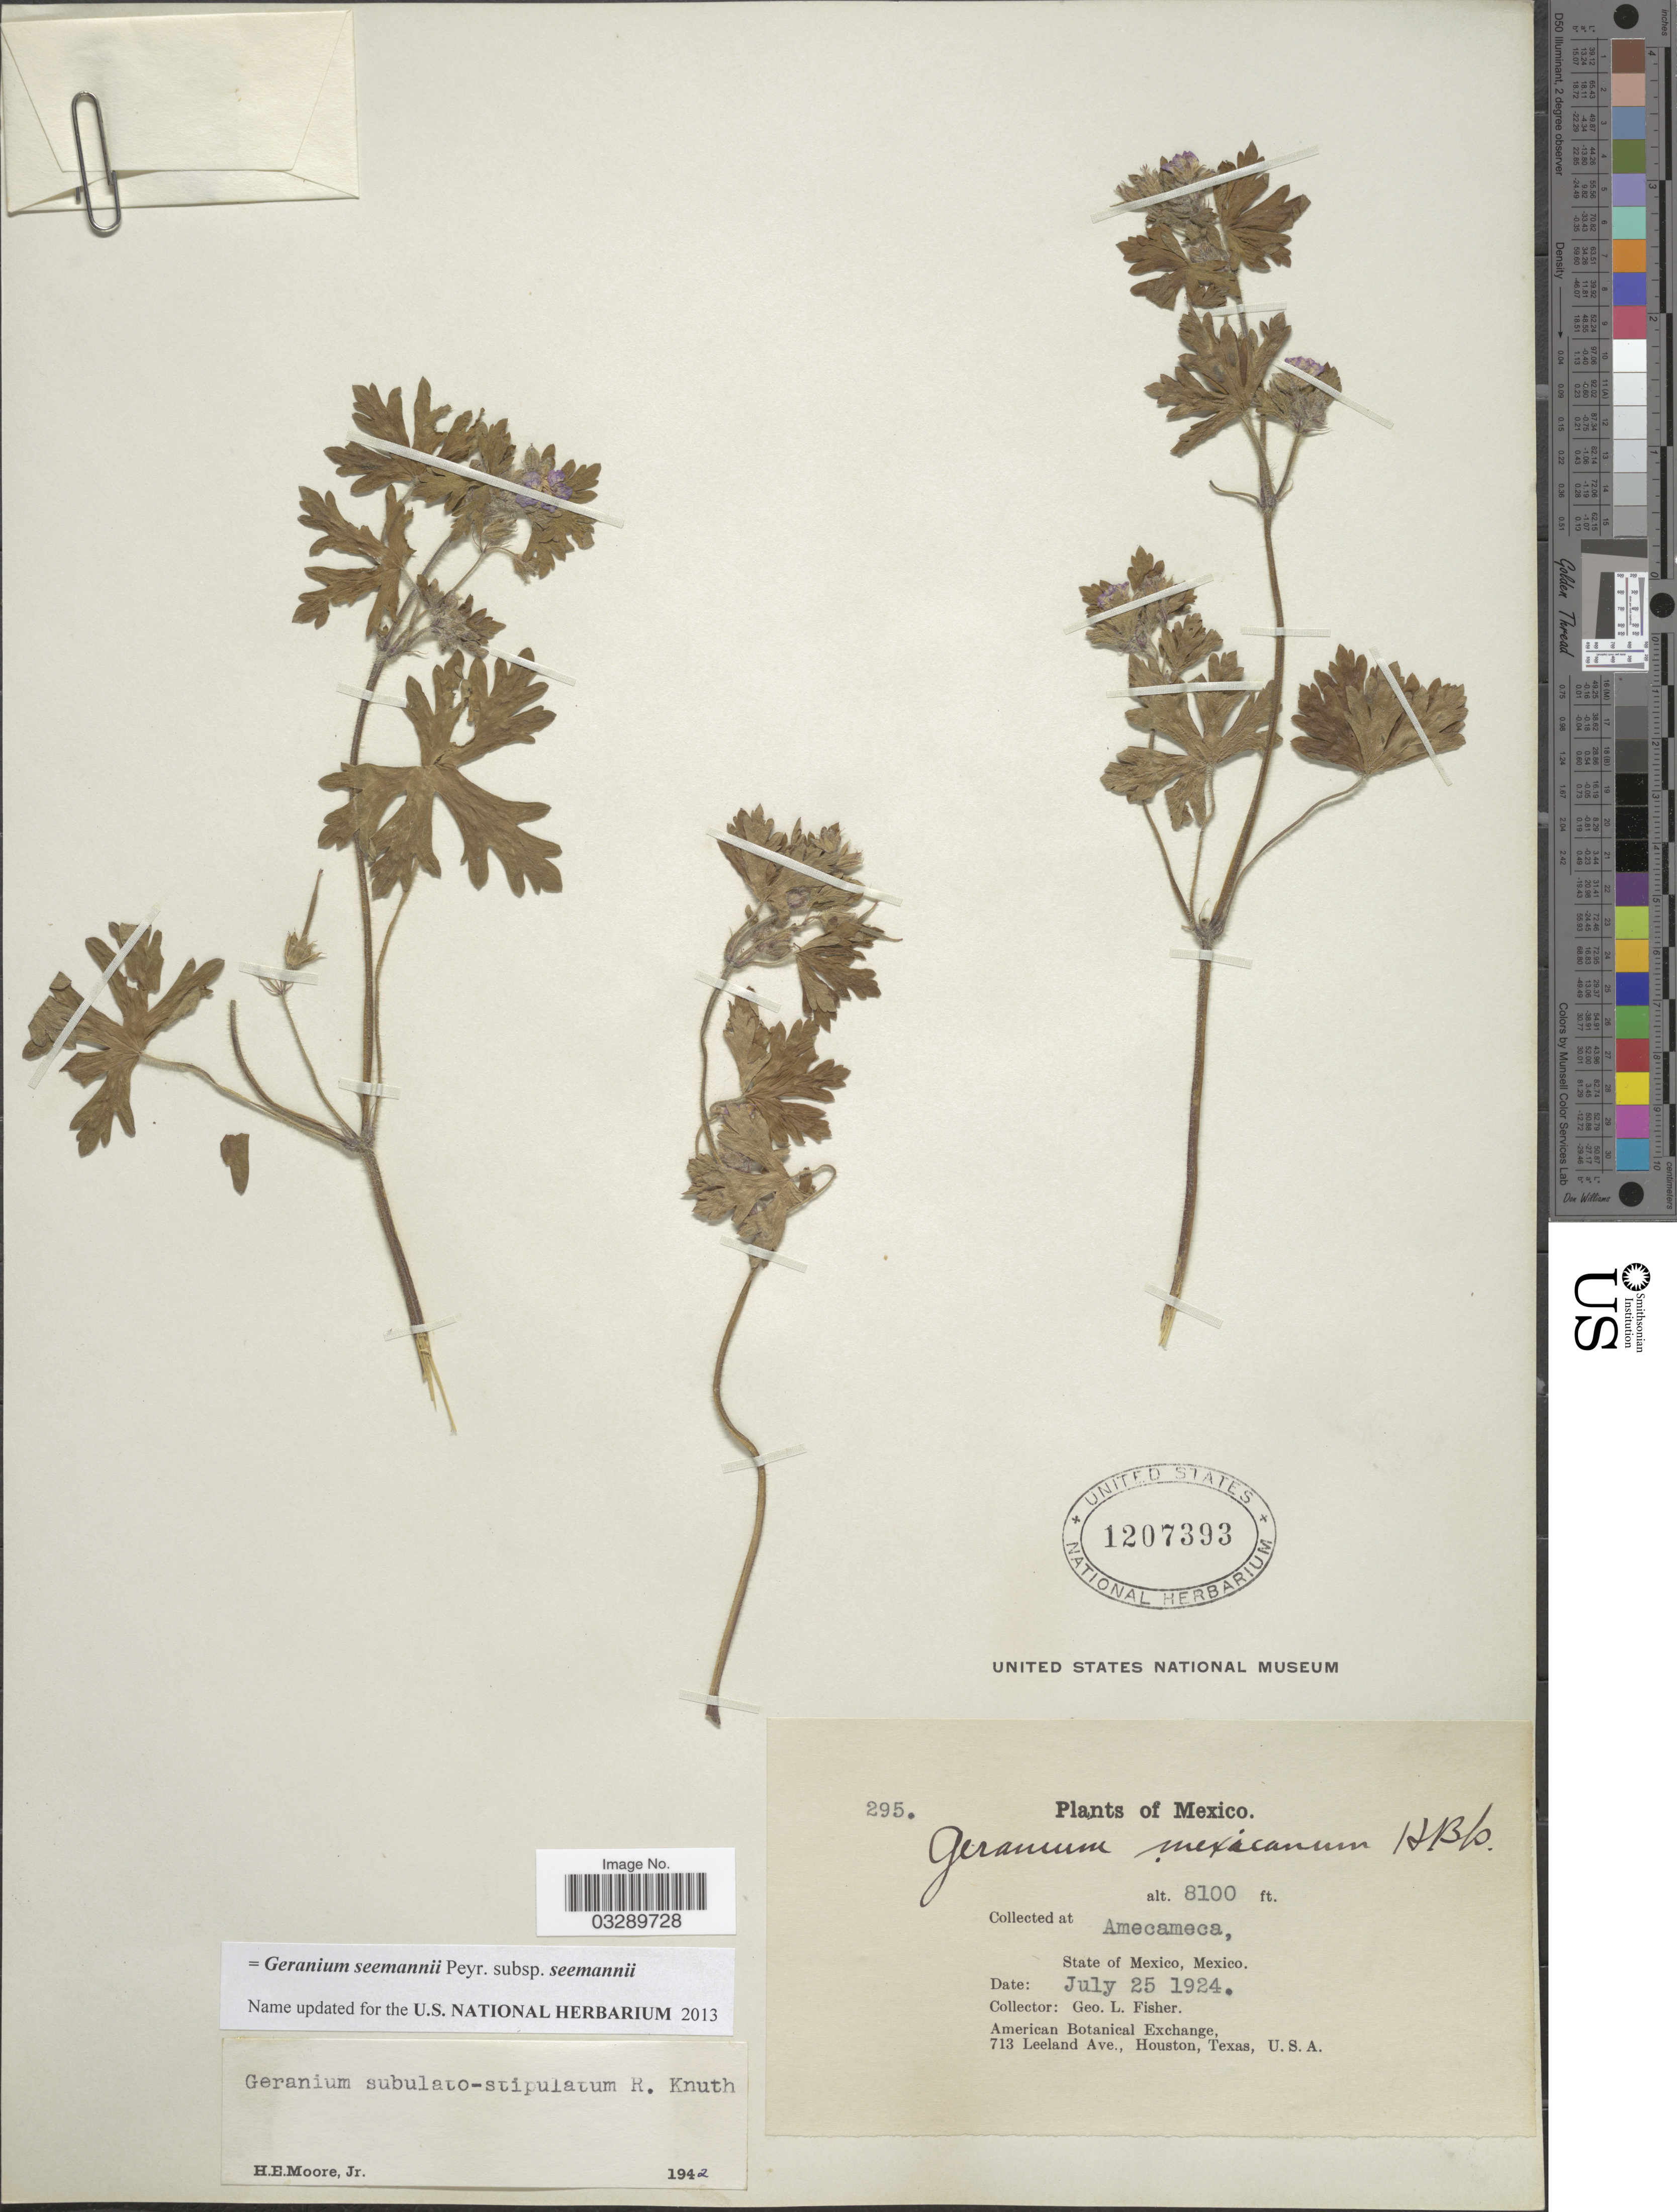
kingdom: Plantae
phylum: Tracheophyta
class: Magnoliopsida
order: Geraniales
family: Geraniaceae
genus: Geranium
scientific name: Geranium seemannii subsp. seemannii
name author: Peyr.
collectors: G. L. Fisher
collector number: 295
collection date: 1924-07-25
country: Mexico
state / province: México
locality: Amecameca.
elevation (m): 2469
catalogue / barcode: US 1207393